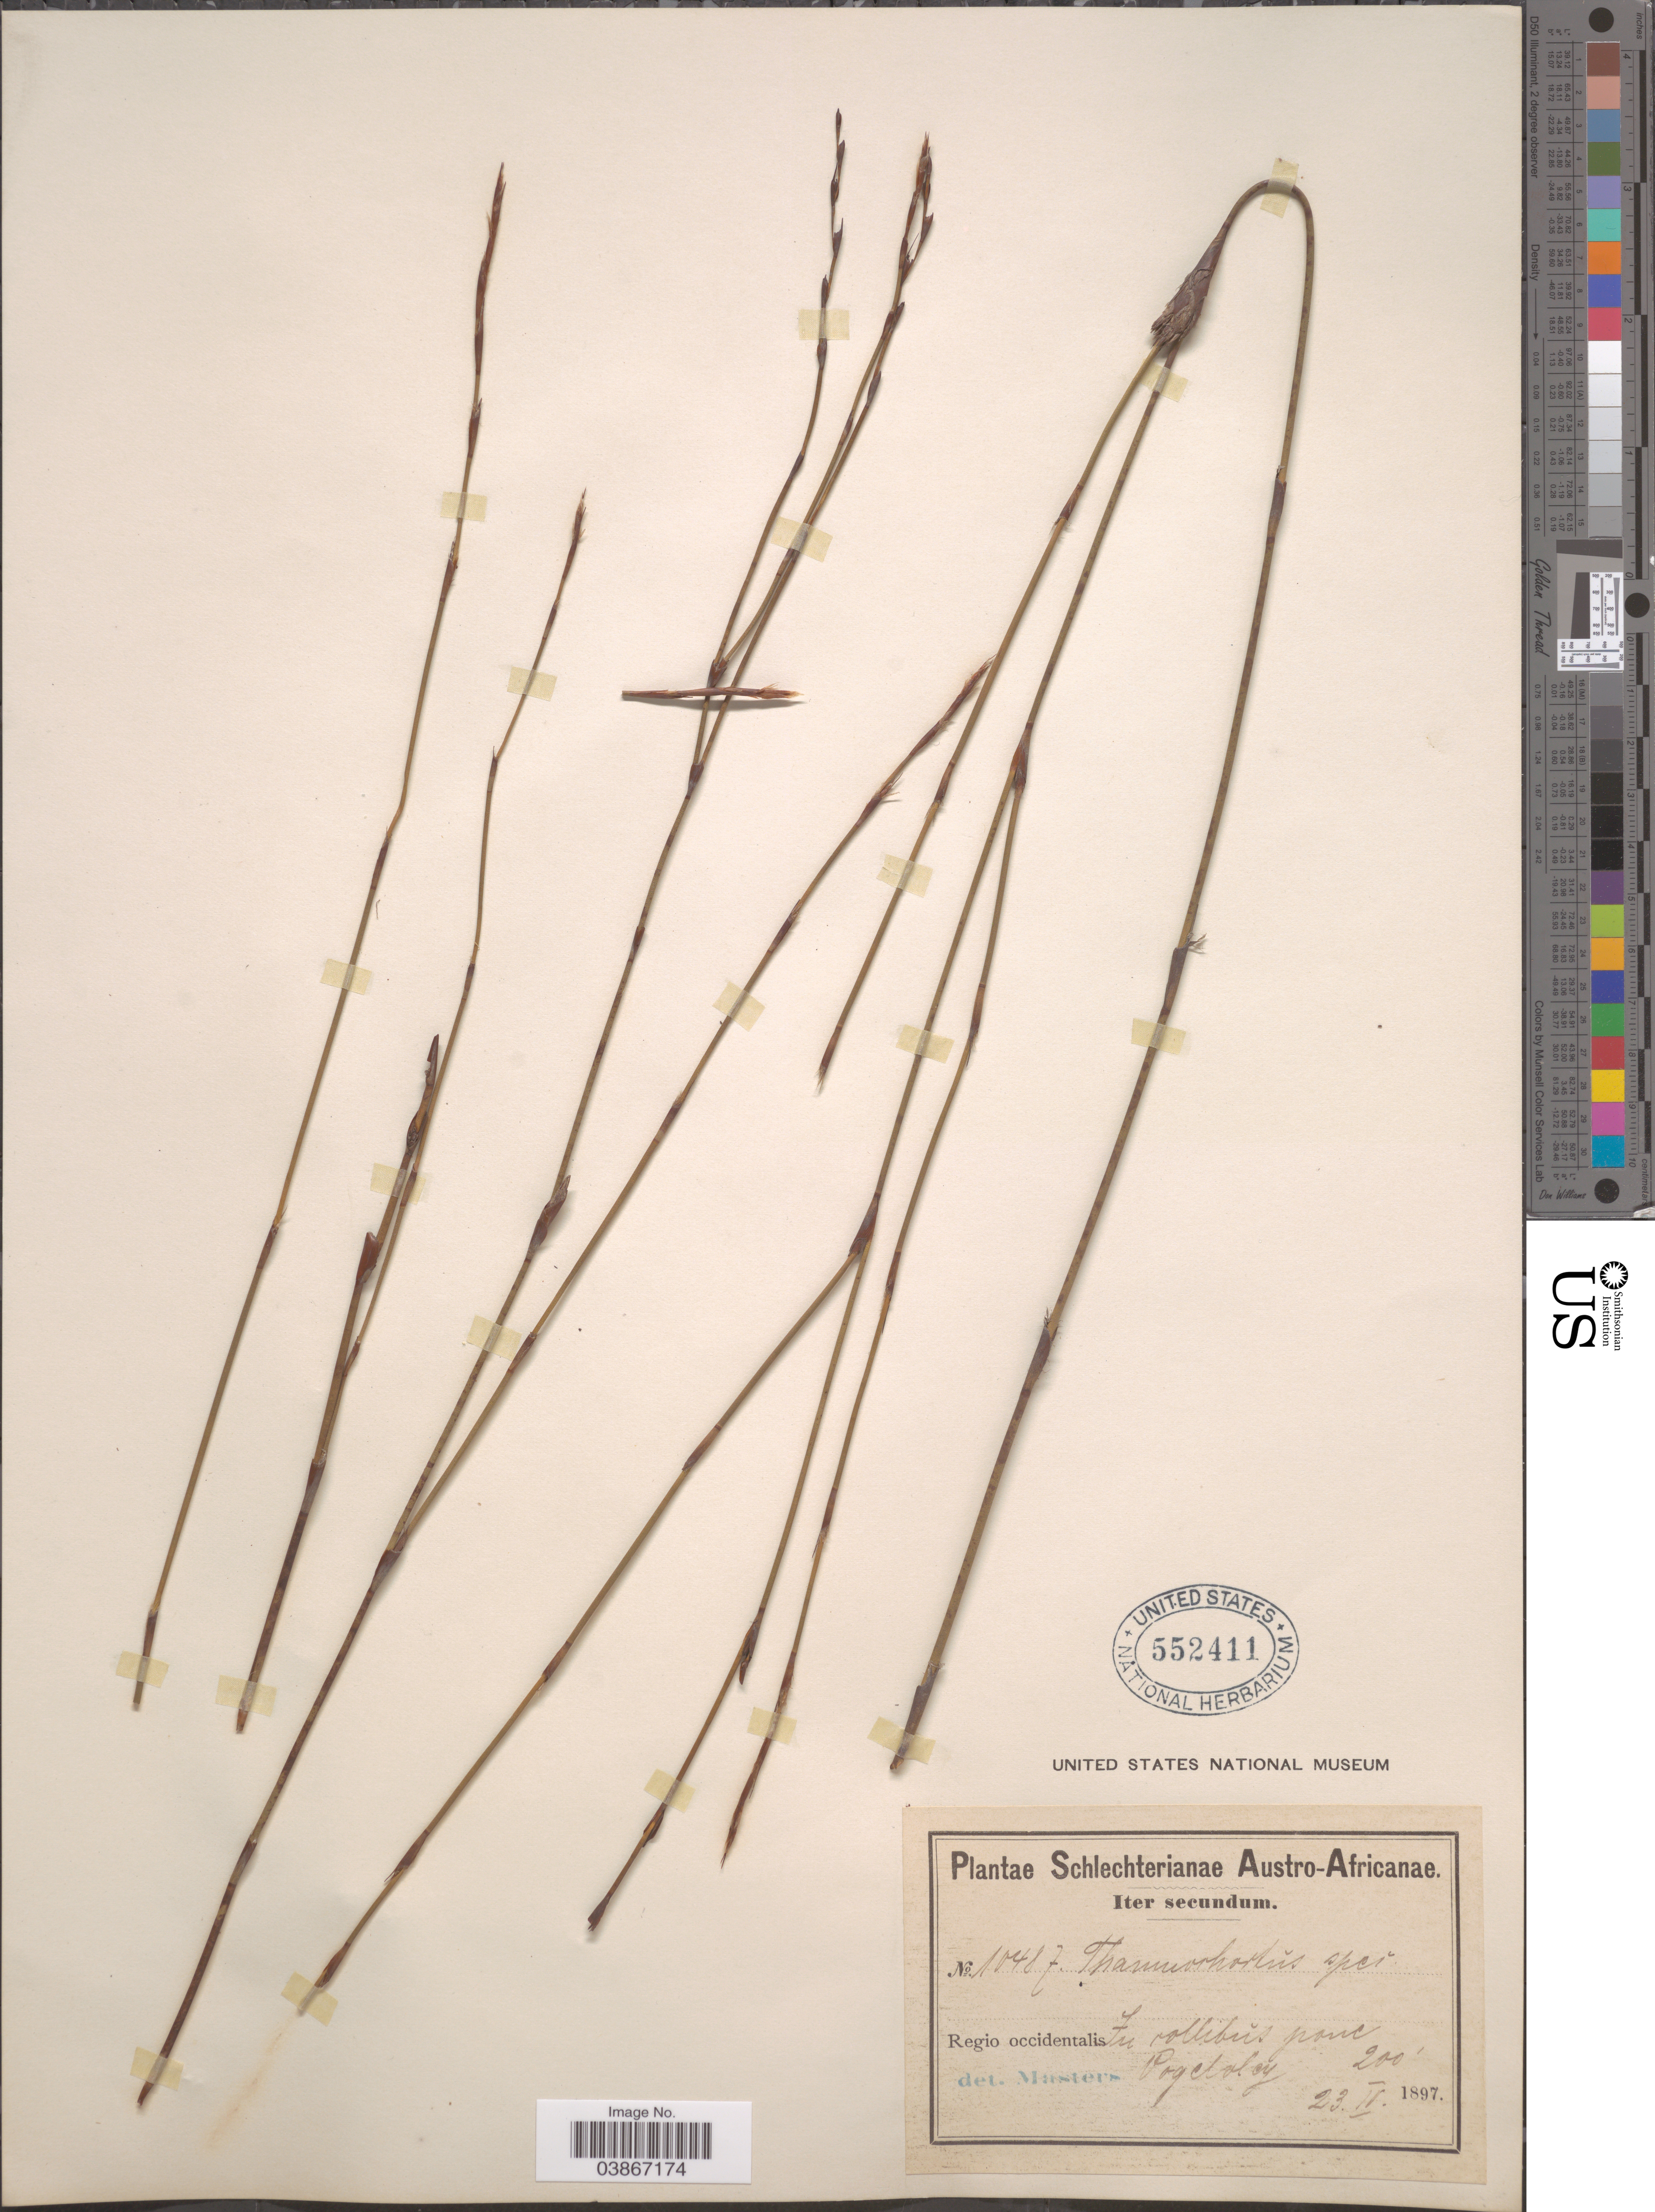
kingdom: Plantae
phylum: Tracheophyta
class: Liliopsida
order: Poales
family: Restionaceae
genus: Thamnochortus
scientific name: Thamnochortus sp.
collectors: Schlechter, --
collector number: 10487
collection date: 1897-04-23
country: South Africa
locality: Austro-Africanae. Regio occidentalis In collibus pane Vogelvley.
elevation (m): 61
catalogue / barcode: US 552411